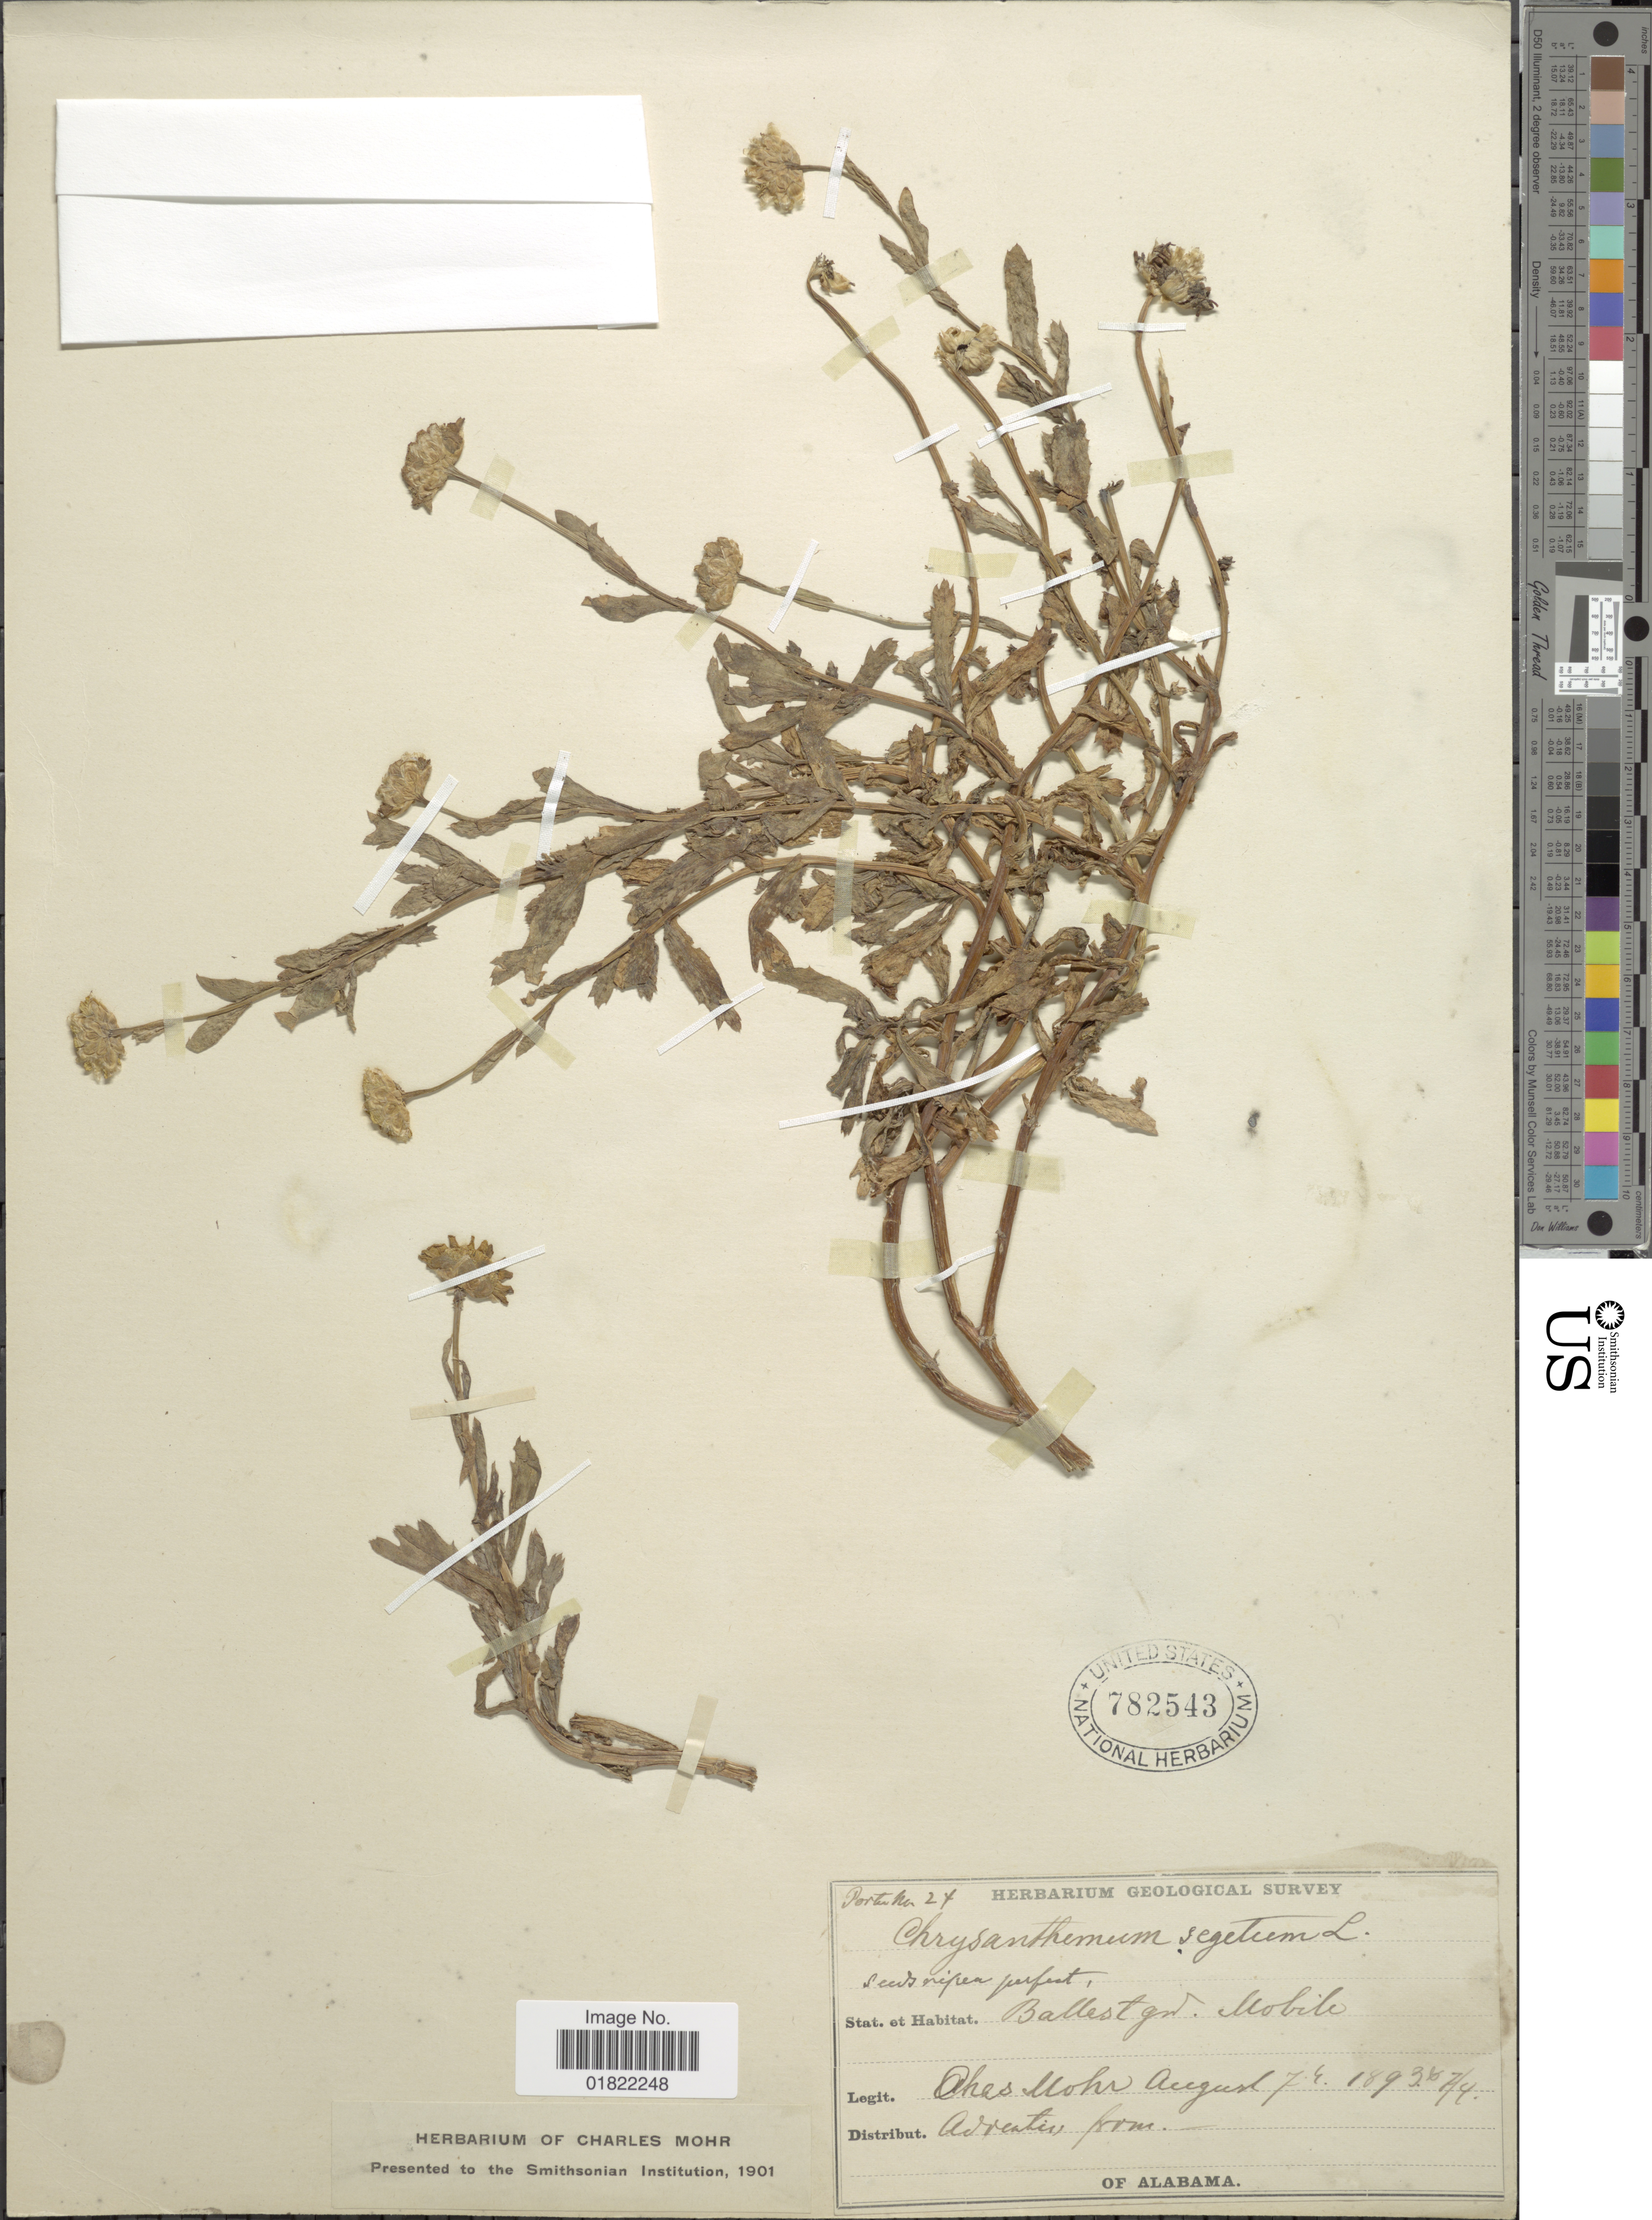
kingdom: Plantae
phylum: Tracheophyta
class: Magnoliopsida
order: Asterales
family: Asteraceae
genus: Chrysanthemum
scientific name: Chrysanthemum segetum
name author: L.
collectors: Mohr, C. T. (herbarium)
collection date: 1893-08-07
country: United States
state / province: Alabama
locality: Ballast ground, Mobile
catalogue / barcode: US 782543